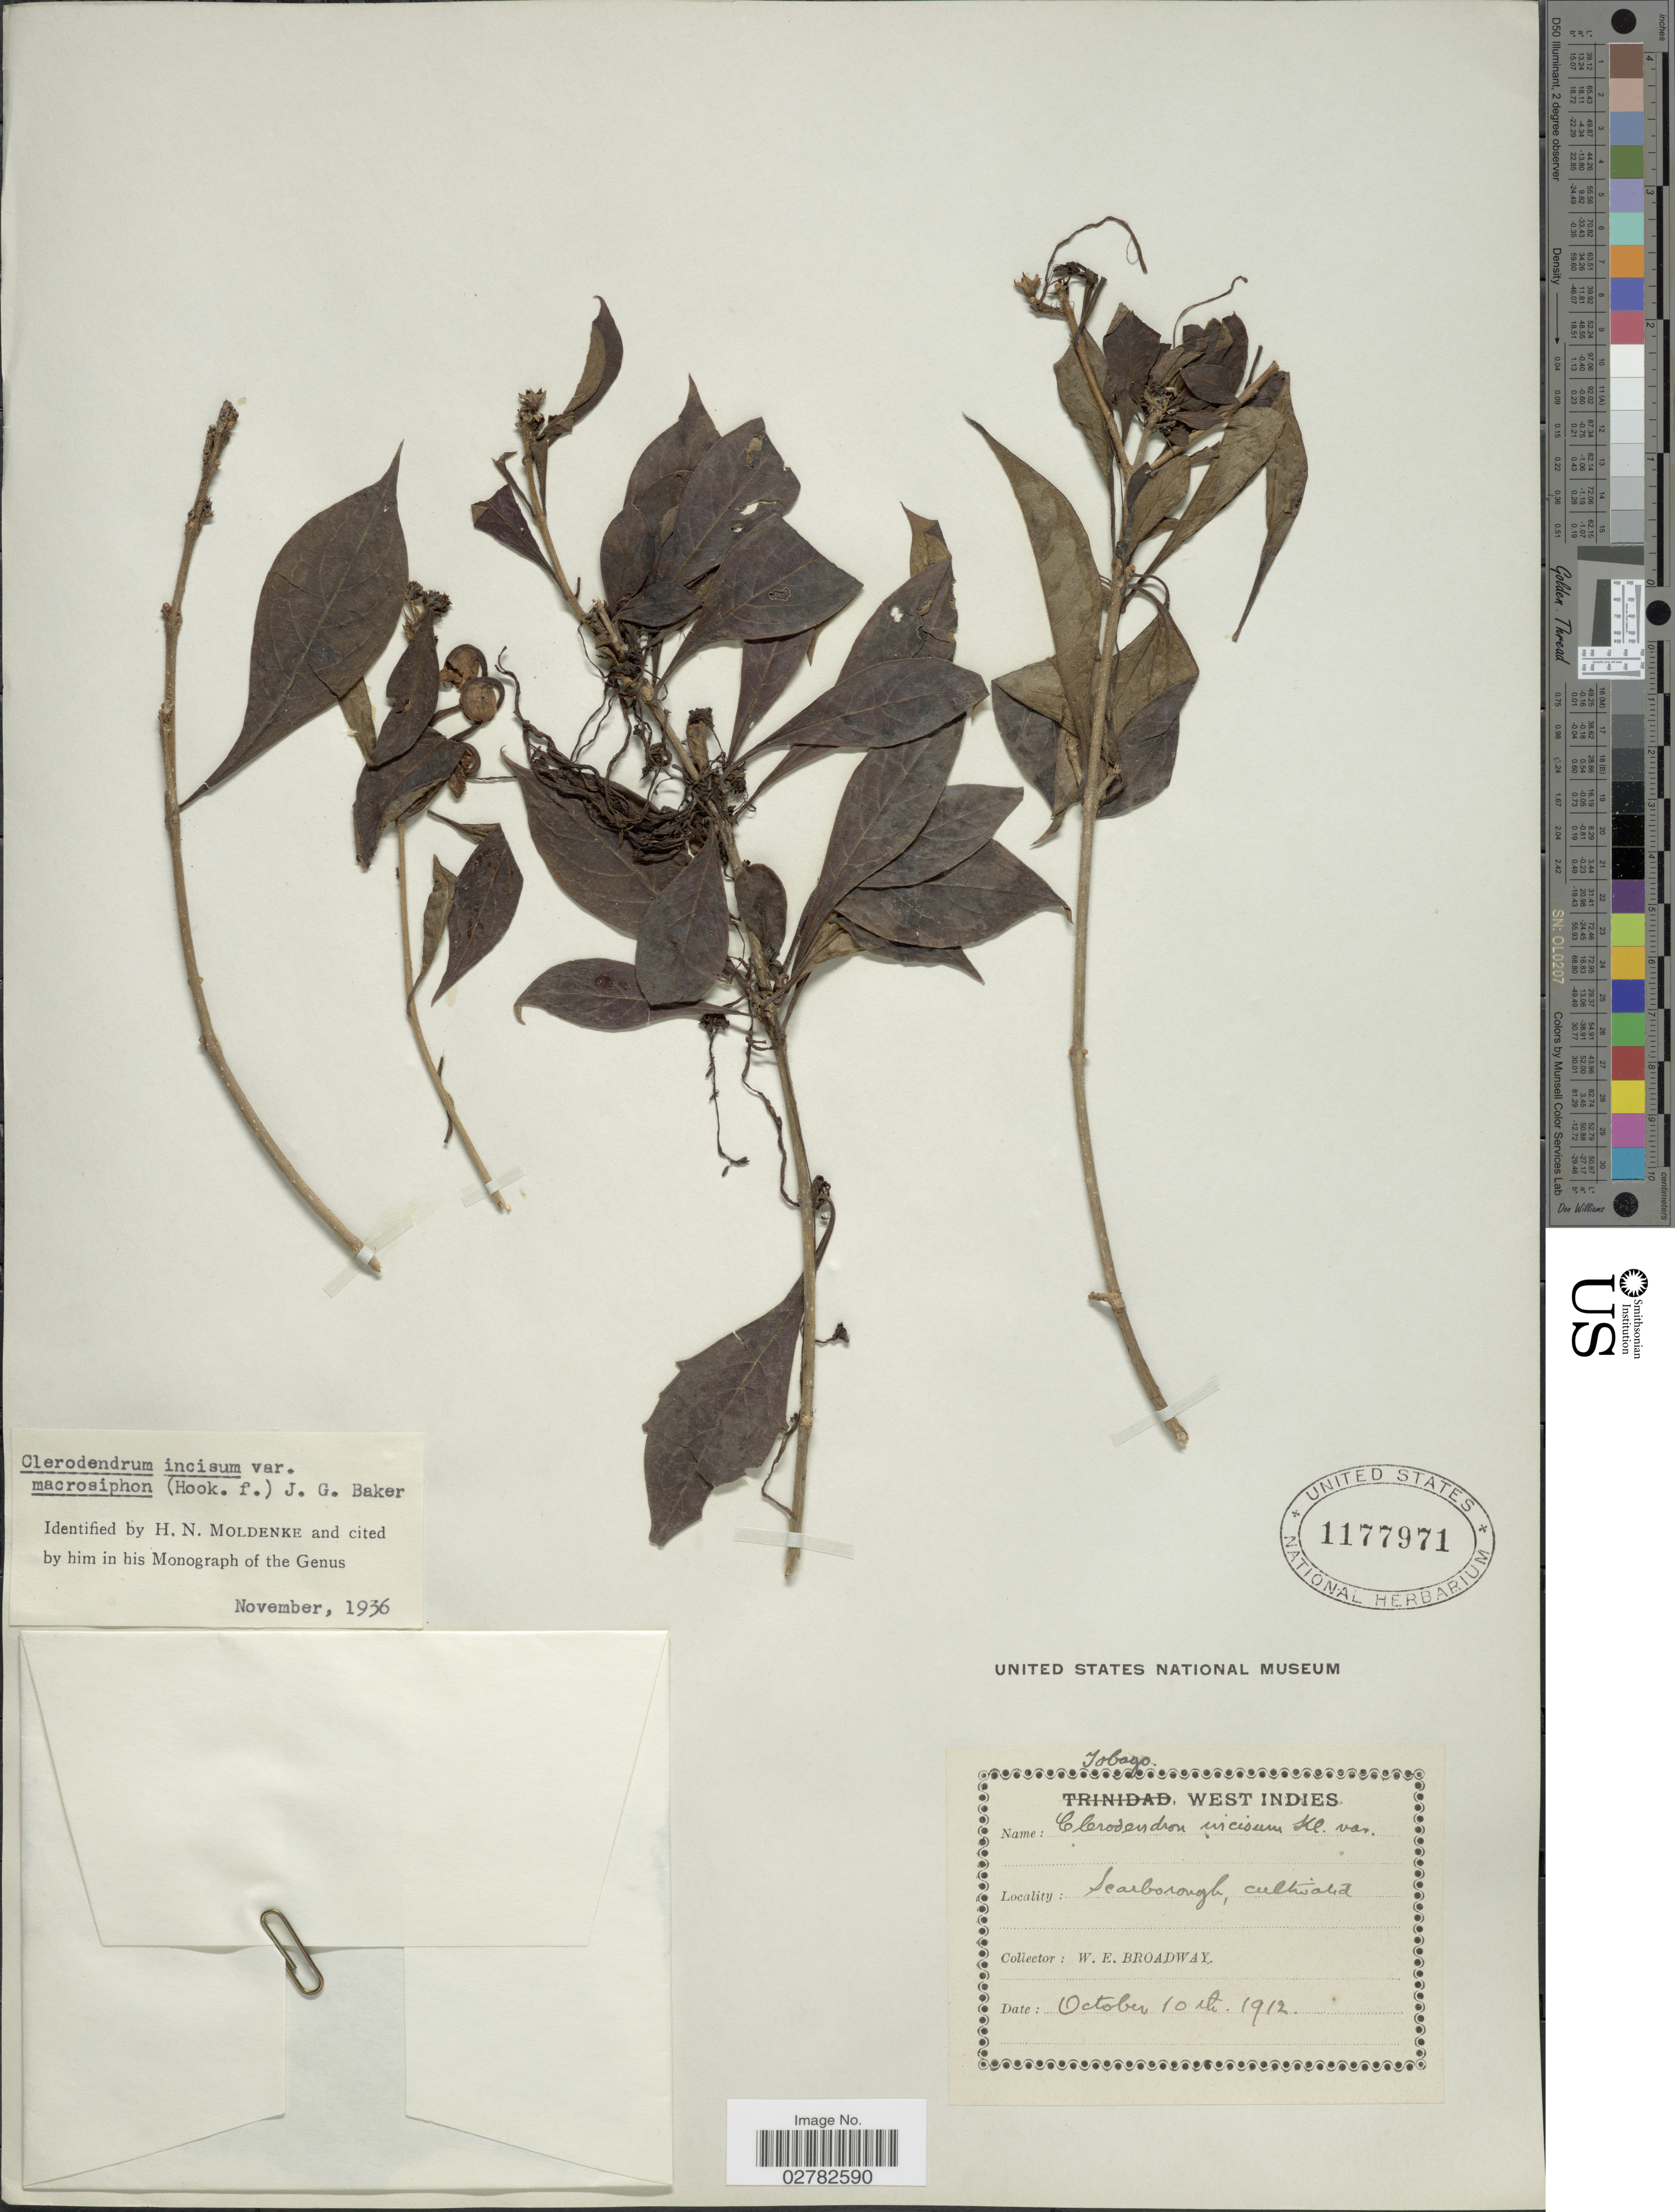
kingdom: Plantae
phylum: Tracheophyta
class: Magnoliopsida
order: Lamiales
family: Lamiaceae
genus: Clerodendrum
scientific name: Clerodendrum incisum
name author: Klotzsch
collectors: W. E. Broadway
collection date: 1912-10-10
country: Trinidad and Tobago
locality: Tobago. Scarborough.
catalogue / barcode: US 1177971